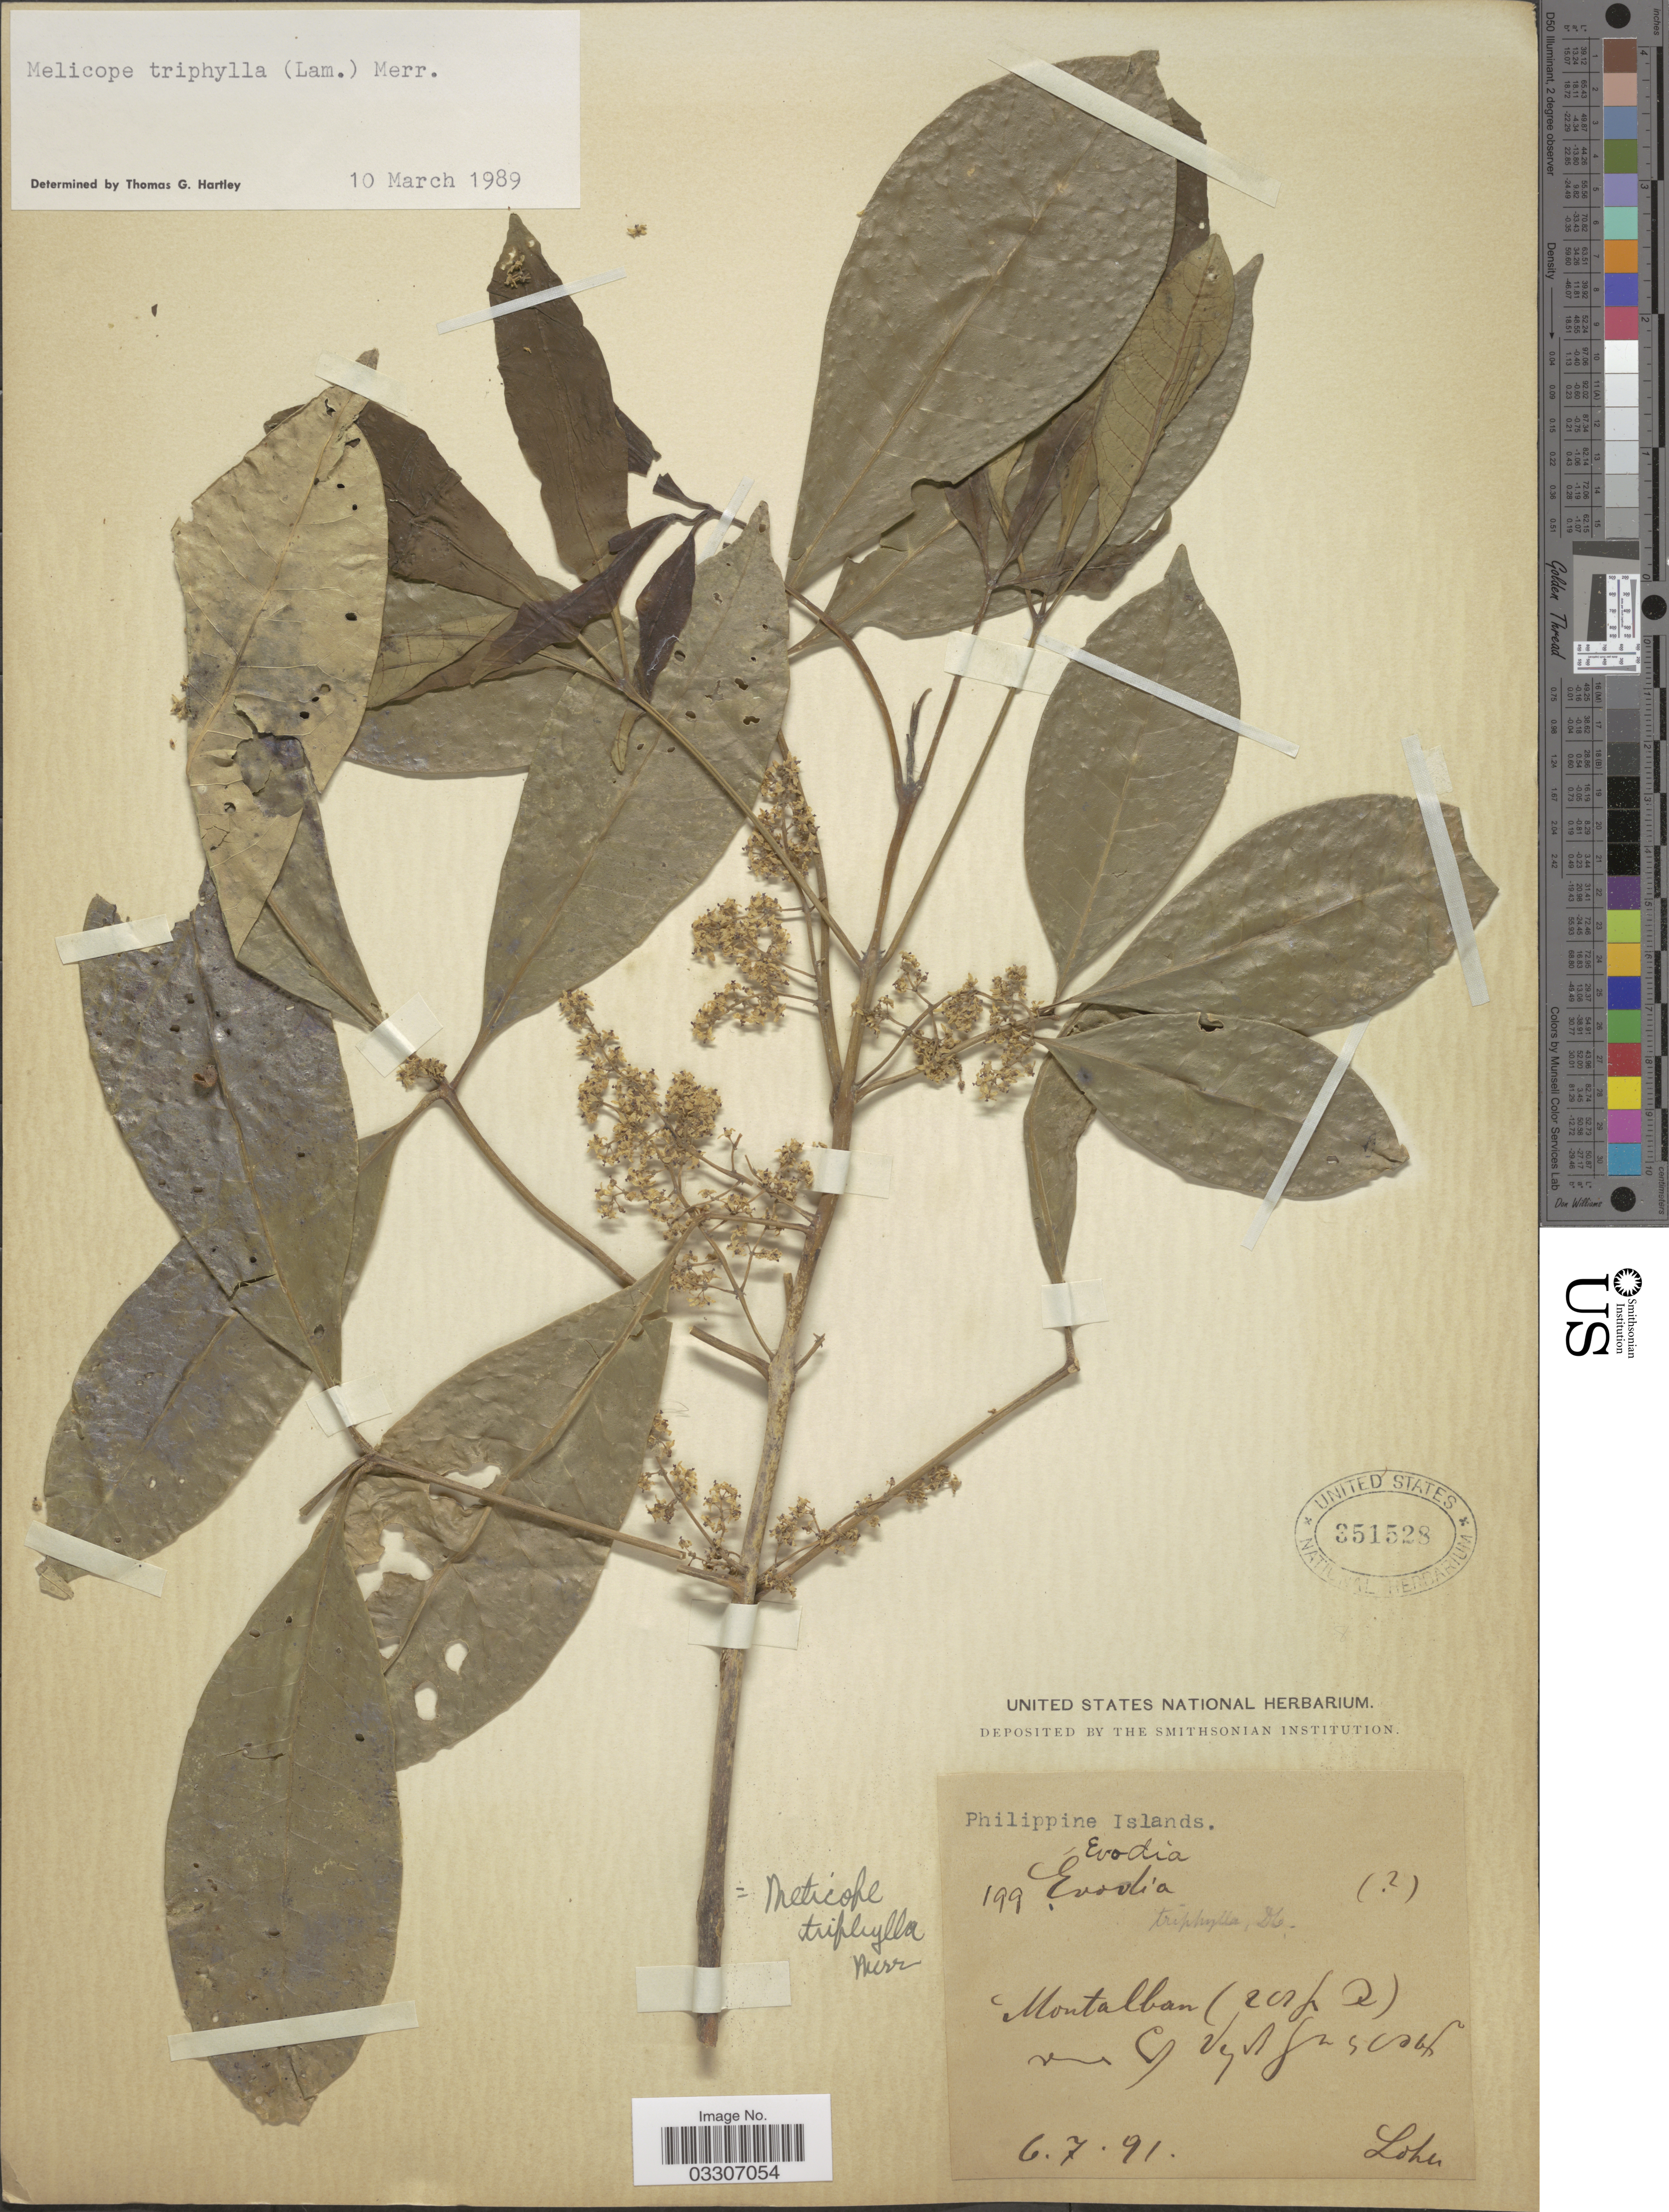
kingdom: Plantae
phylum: Tracheophyta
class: Magnoliopsida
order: Sapindales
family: Rutaceae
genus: Melicope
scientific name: Melicope triphylla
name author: (Lam.) Merr.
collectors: Loher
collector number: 199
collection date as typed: Transcribed d/m/y: 6/7/91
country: Philippines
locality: Montalban [illegible text].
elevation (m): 61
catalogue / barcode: US 351528